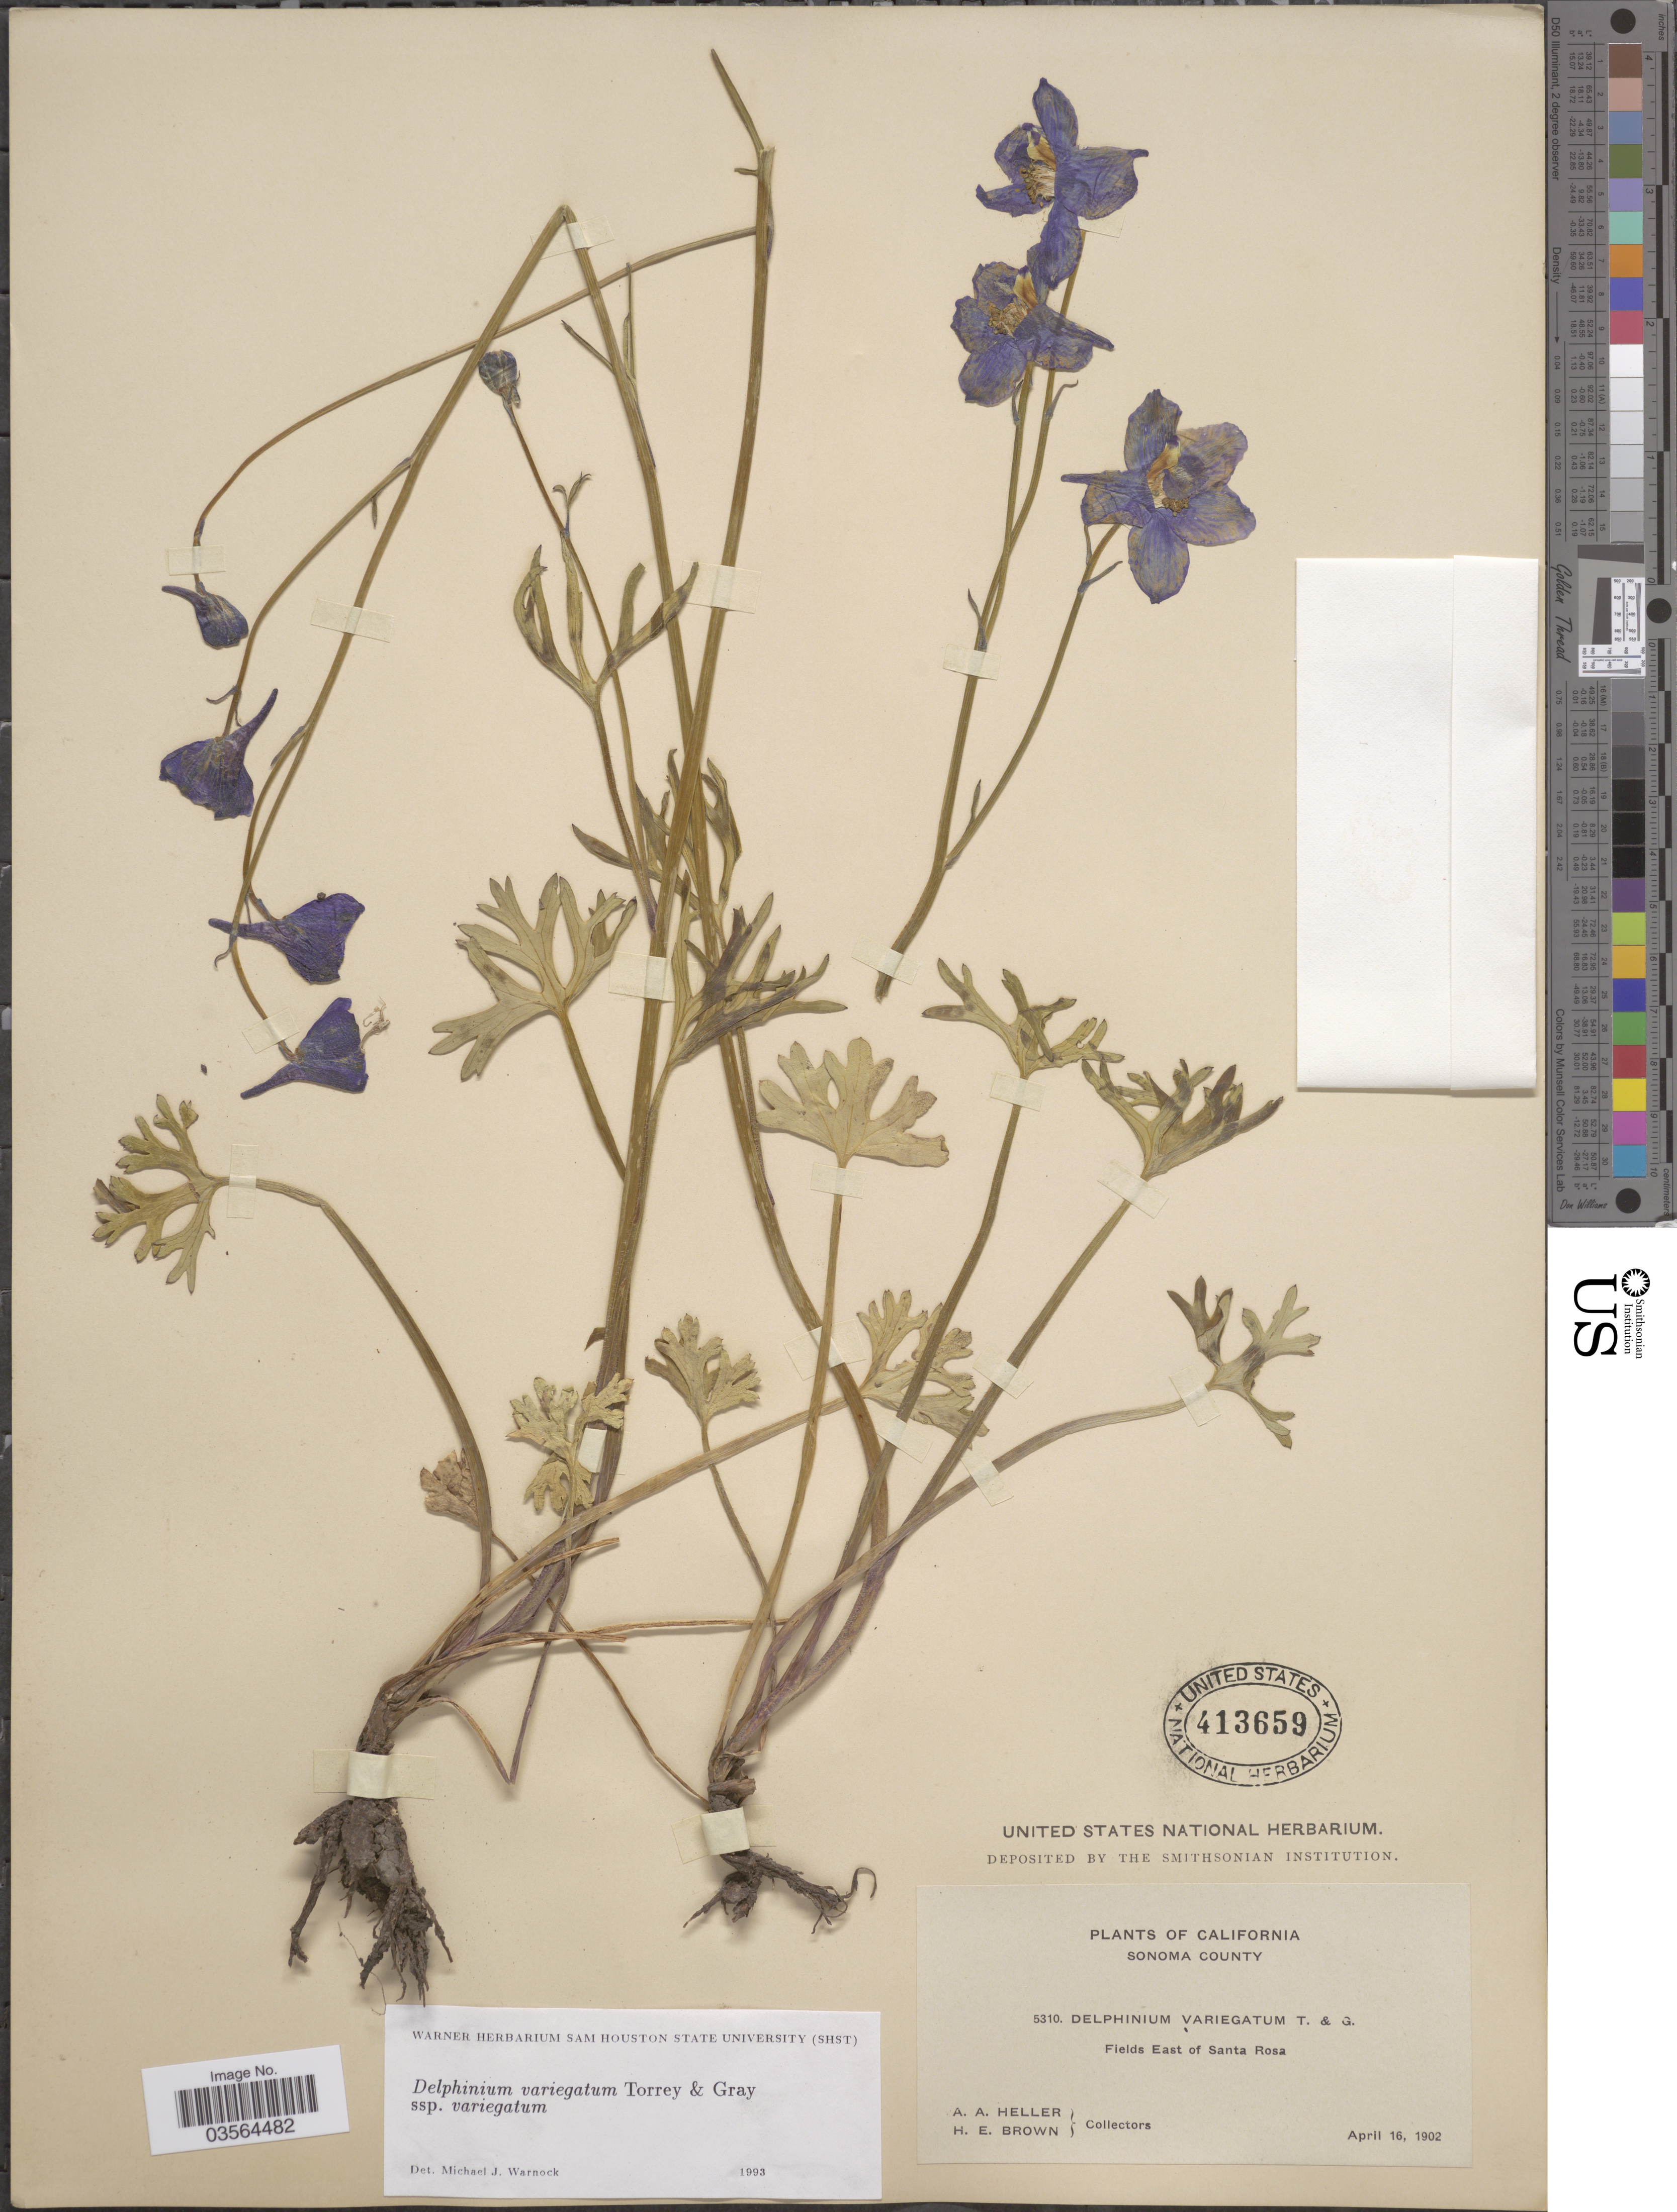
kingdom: Plantae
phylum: Tracheophyta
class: Magnoliopsida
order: Ranunculales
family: Ranunculaceae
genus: Delphinium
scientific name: Delphinium variegatum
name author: Torr. & A. Gray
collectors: A. A. Heller & H. E. Brown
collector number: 5310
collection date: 1902-04-16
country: United States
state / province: California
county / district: Sonoma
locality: Sonoma County. Fields East of Santa Rosa.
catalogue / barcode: US 413659